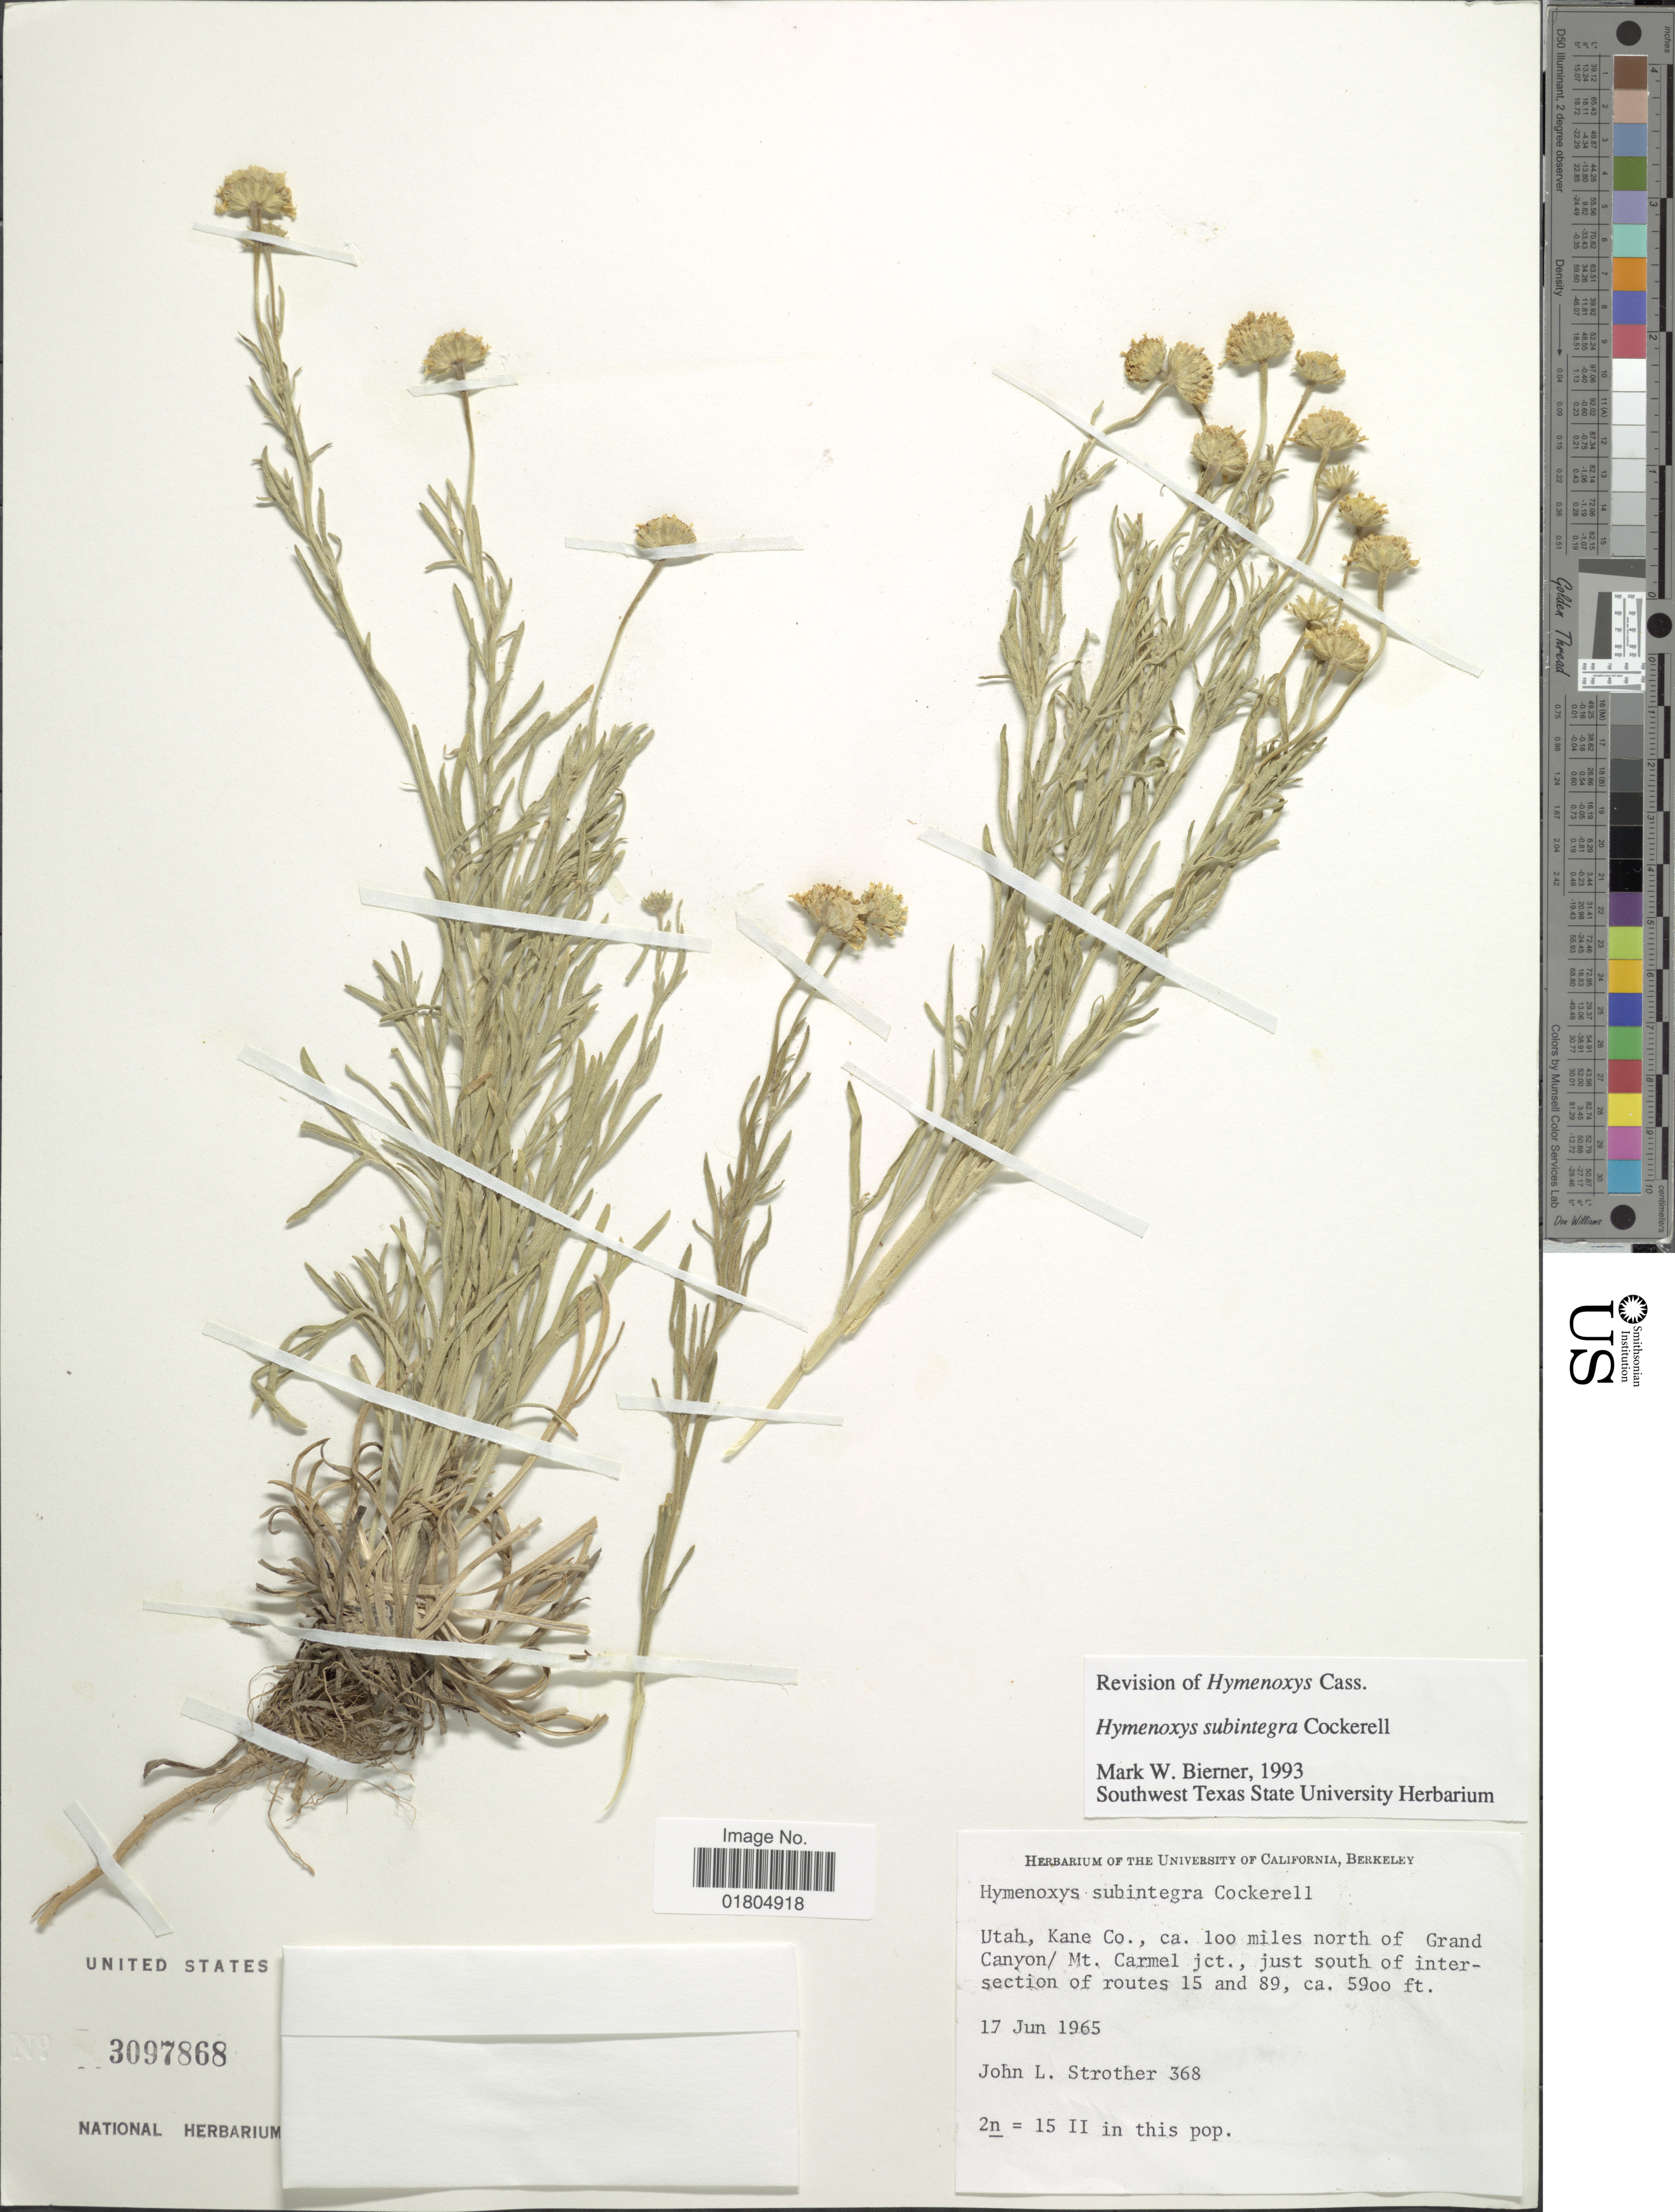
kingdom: Plantae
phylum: Tracheophyta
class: Magnoliopsida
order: Asterales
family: Asteraceae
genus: Hymenoxys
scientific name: Hymenoxys subintegra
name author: Cockerell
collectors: J. L. Strother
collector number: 368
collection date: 1965-06-17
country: United States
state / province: Utah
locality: Kane Co., ca. 100 miles north of Grand Canyon/ Mt. Carmel jct., just south of intersection of routes 15 and 89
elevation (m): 1798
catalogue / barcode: US 3097868